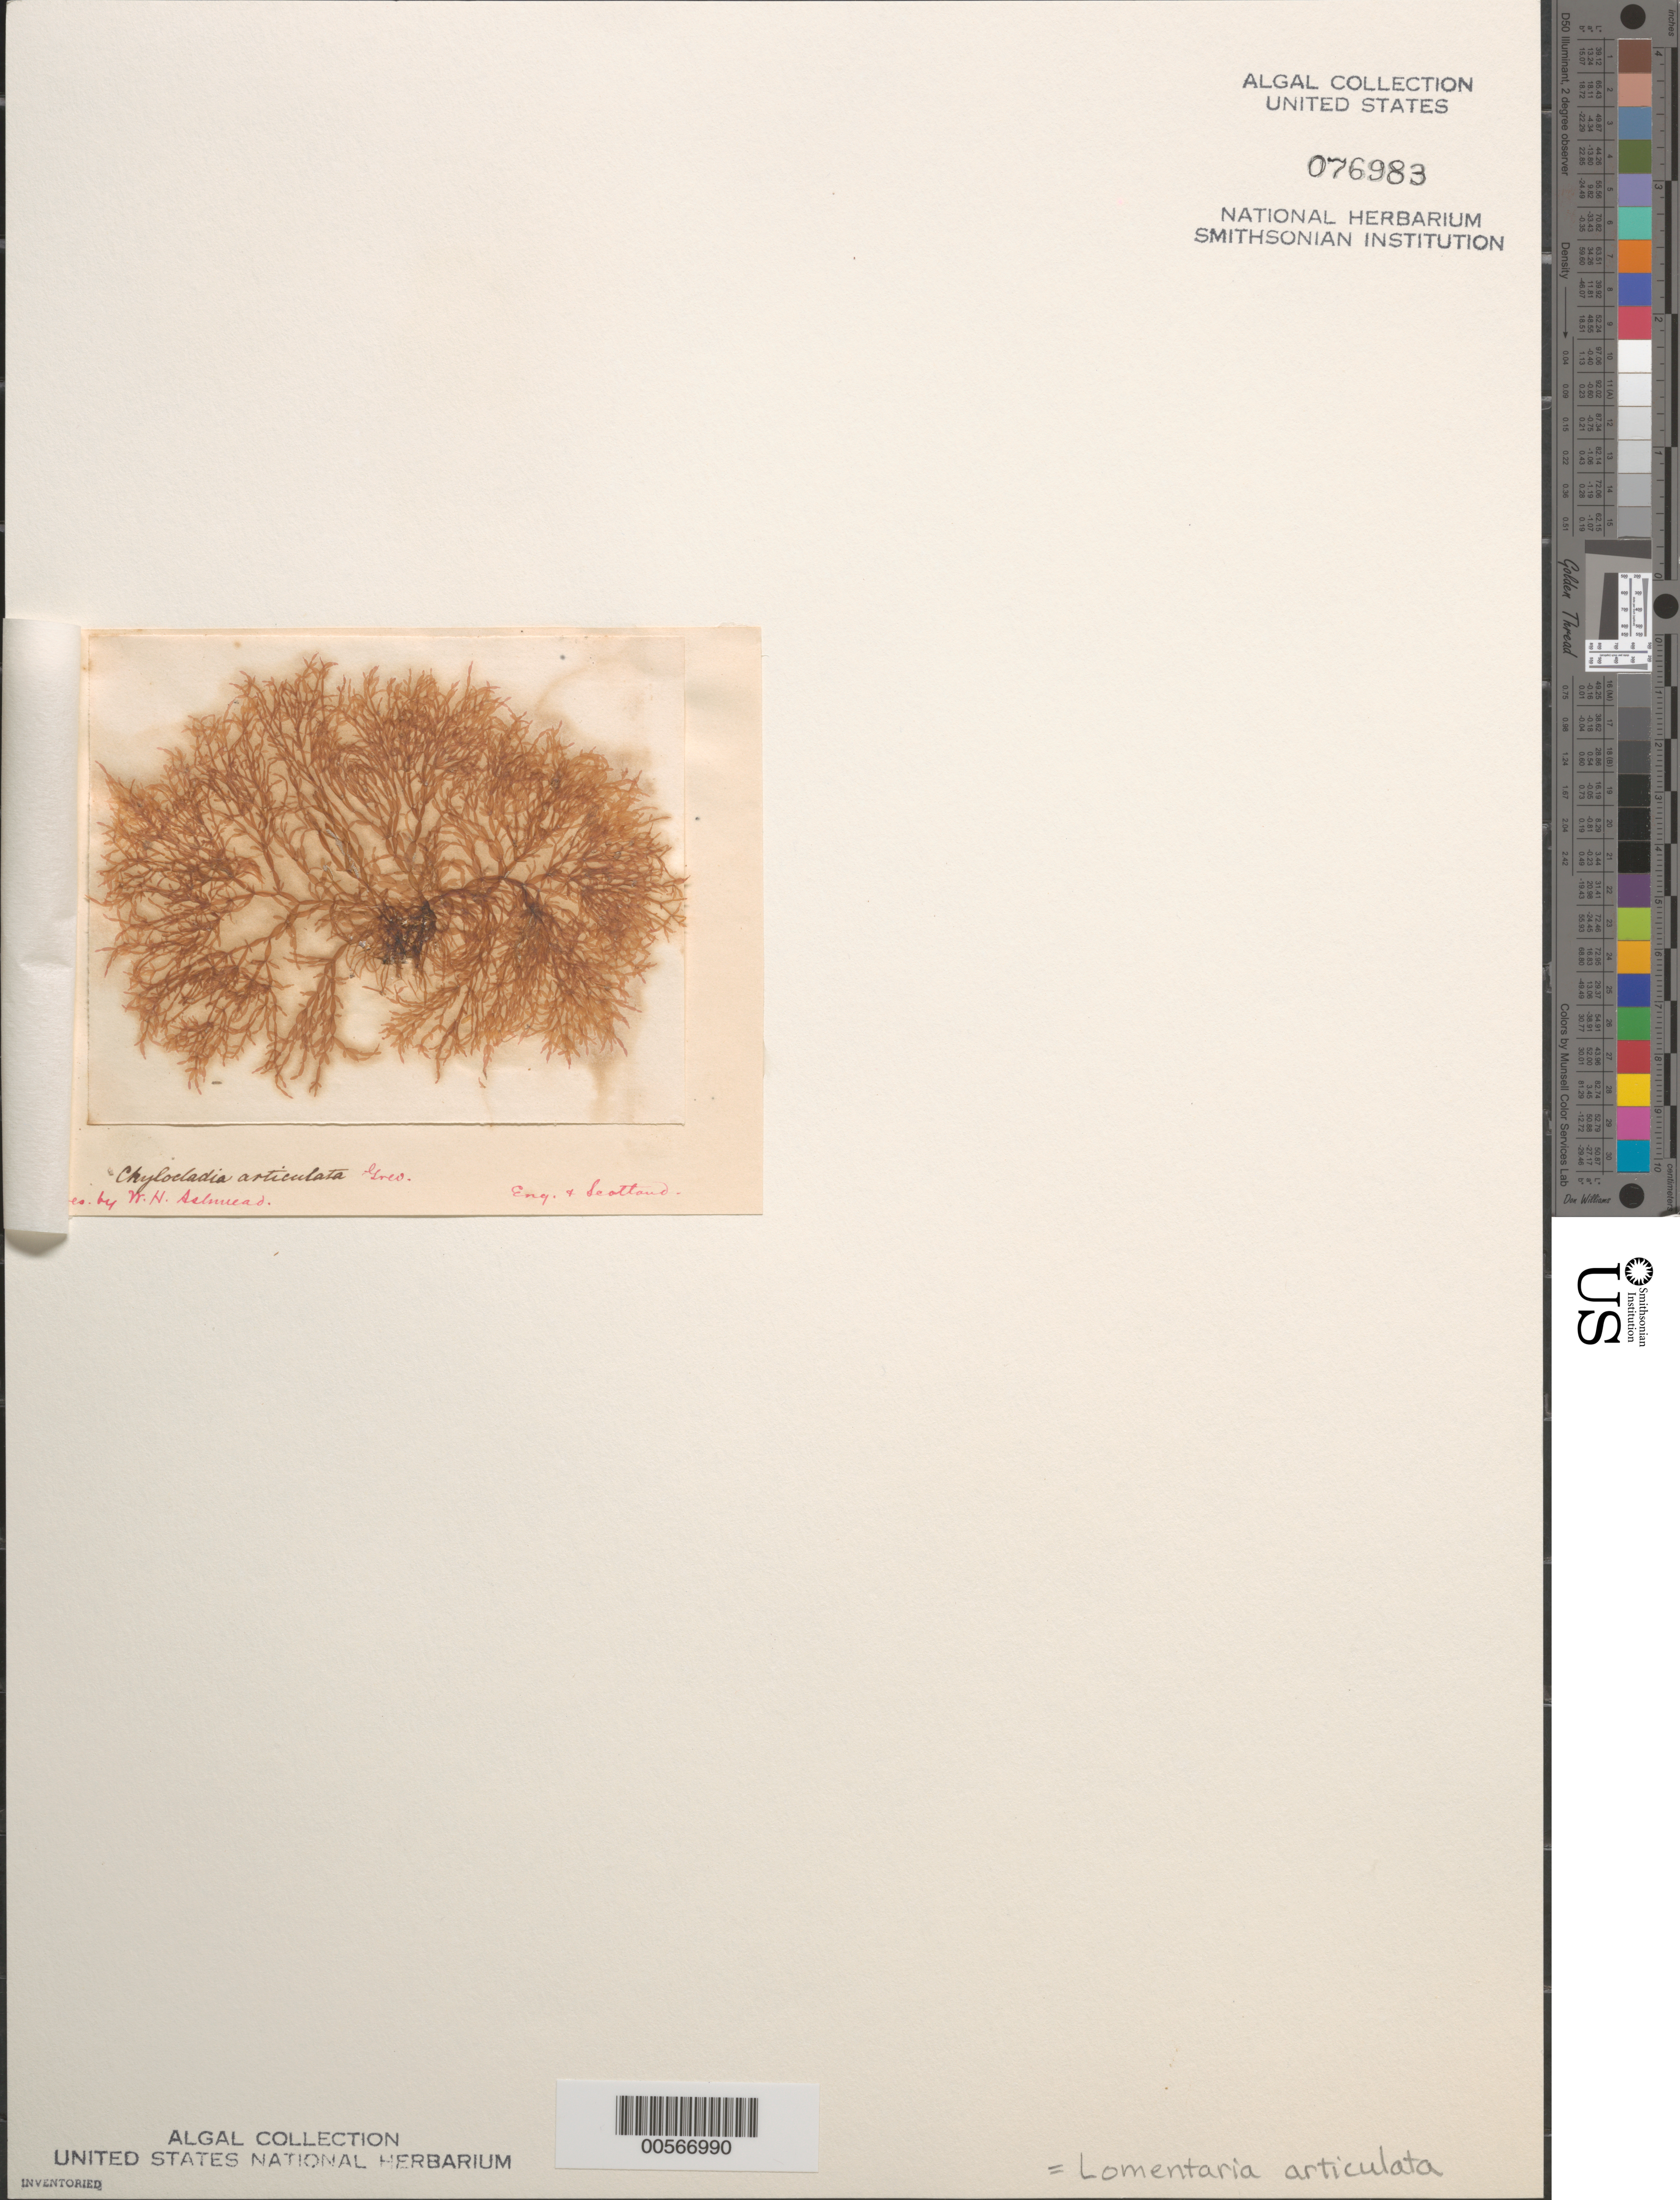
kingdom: Plantae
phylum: Rhodophyta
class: Florideophyceae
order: Rhodymeniales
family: Lomentariaceae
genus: Lomentaria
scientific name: Lomentaria articulata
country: United Kingdom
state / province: England / Scotland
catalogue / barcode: US 76983